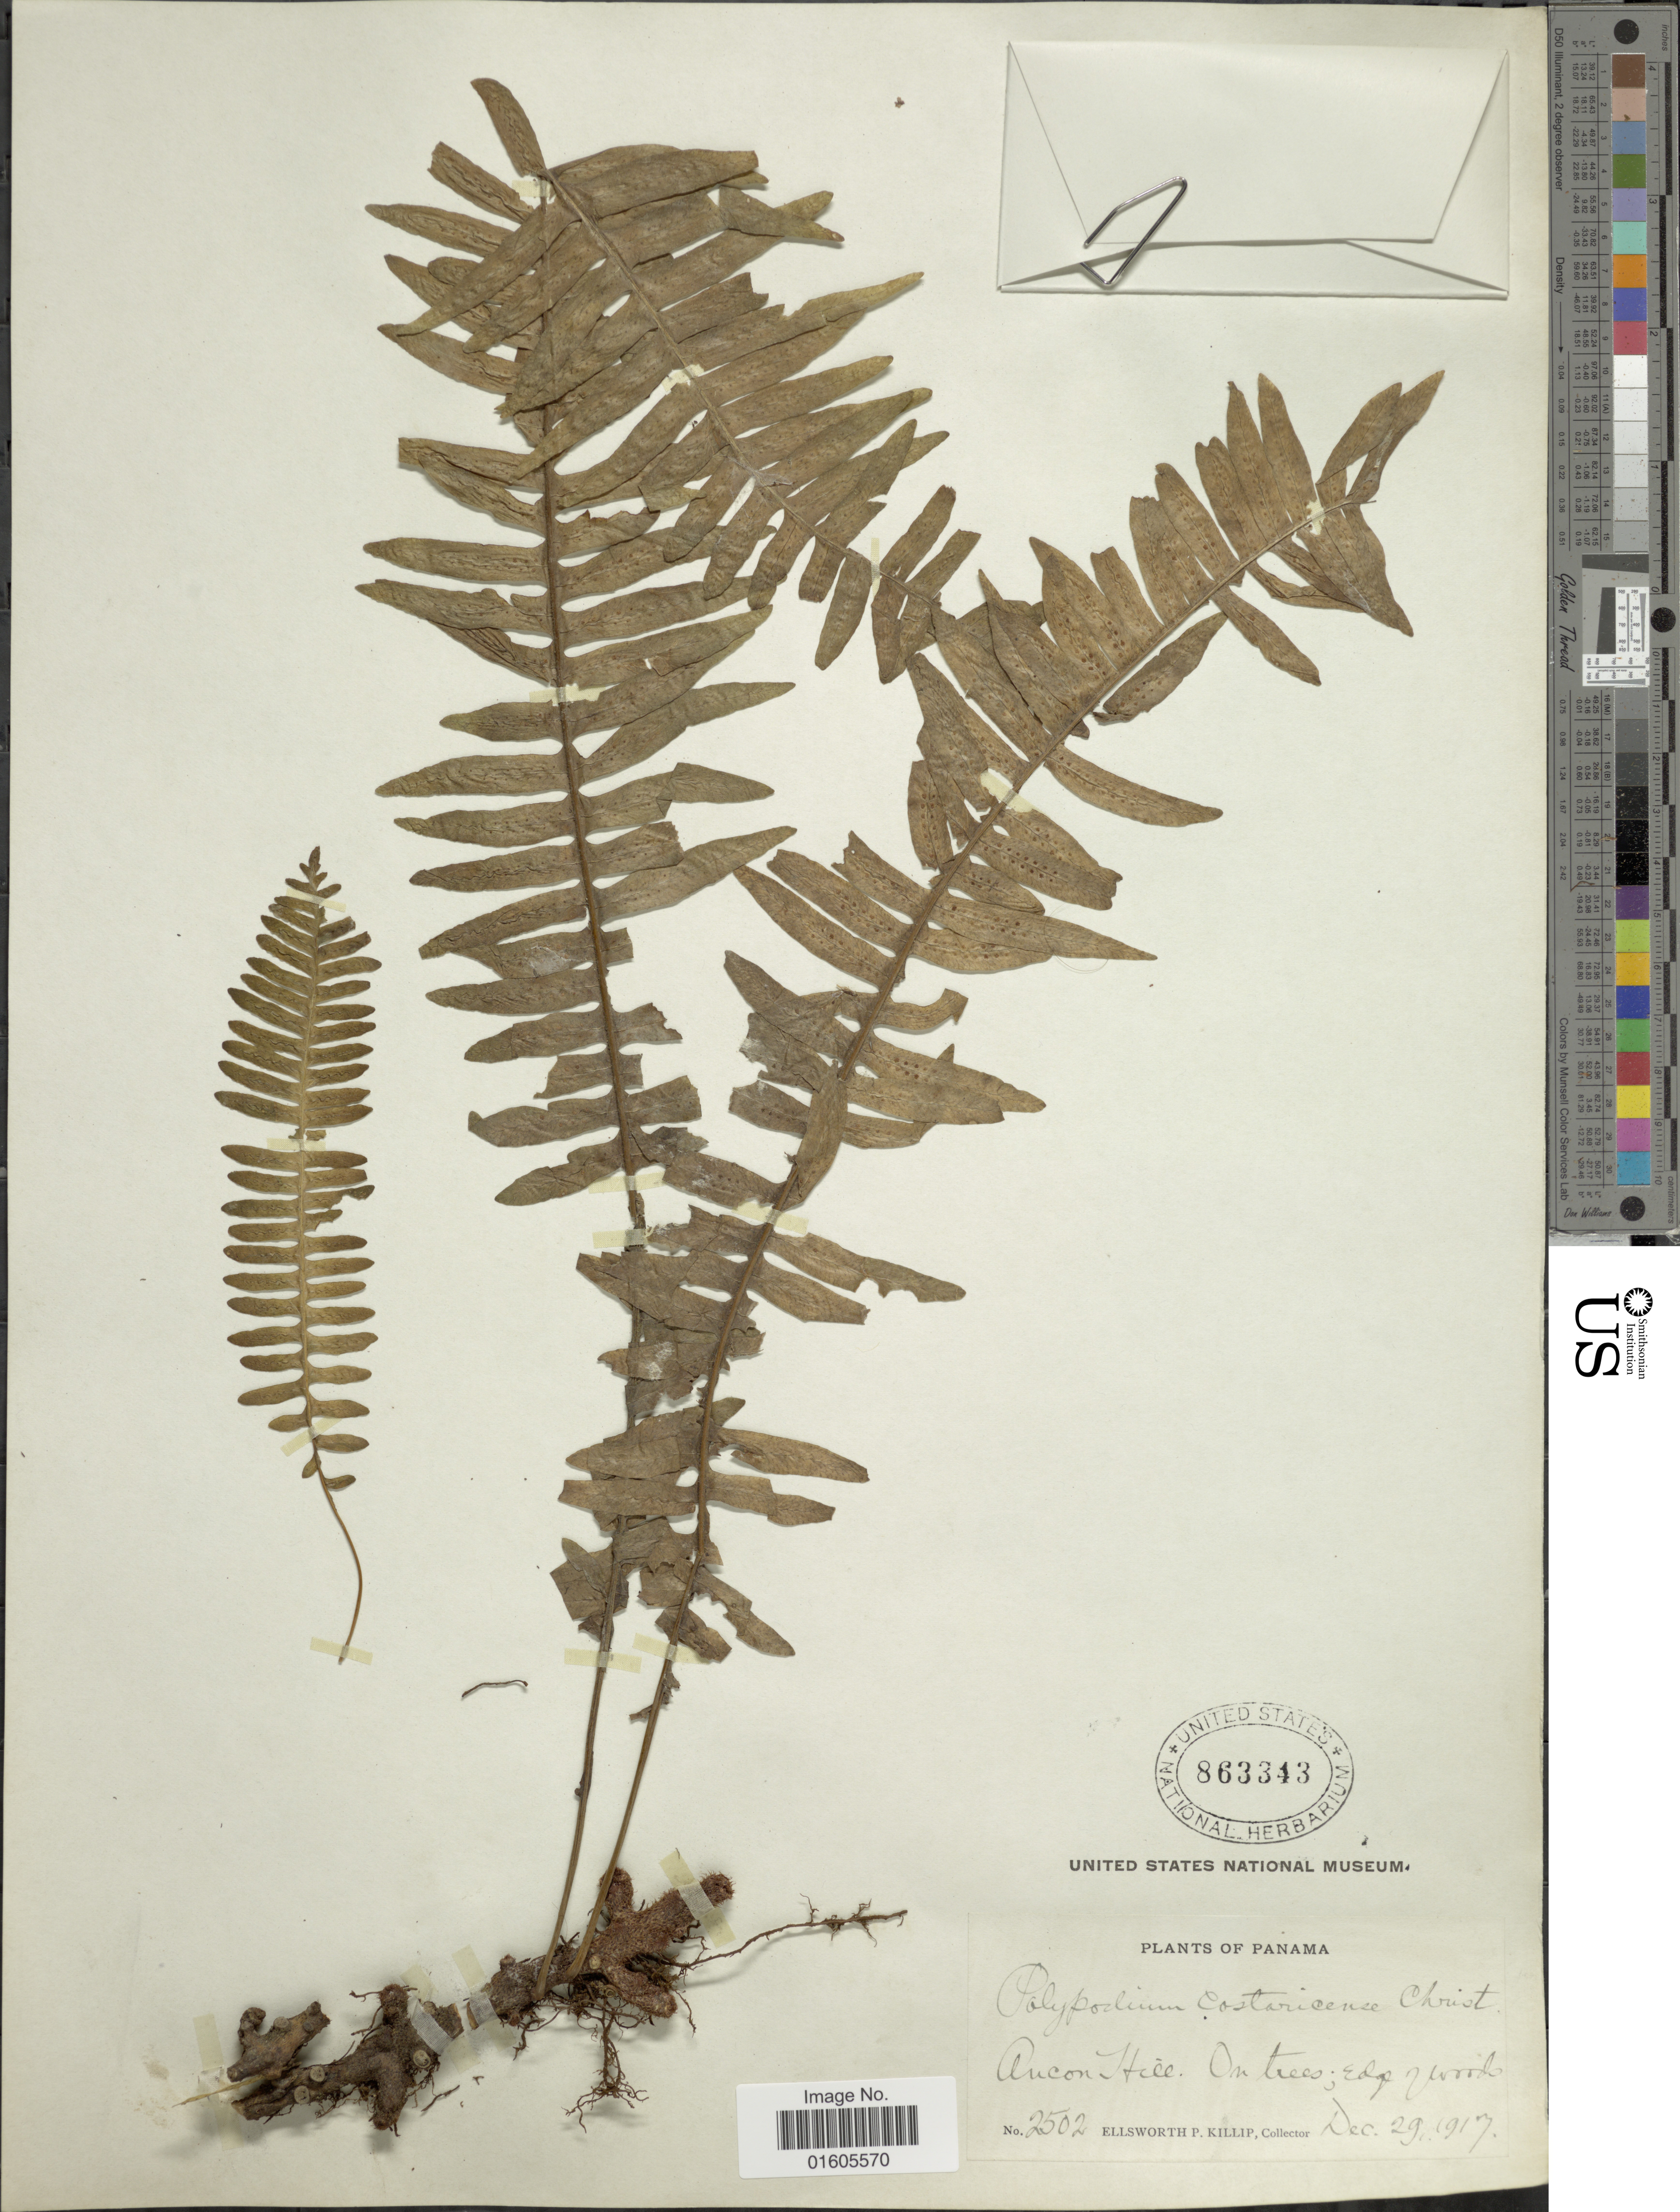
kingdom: Plantae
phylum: Tracheophyta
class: Polypodiopsida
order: Polypodiales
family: Polypodiaceae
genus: Serpocaulon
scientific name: Serpocaulon wagneri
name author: (Mett.) A.R. Sm.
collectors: E. P. Killip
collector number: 2502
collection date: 1917-12-29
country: Panama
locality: Ancon Hill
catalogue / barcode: US 863343